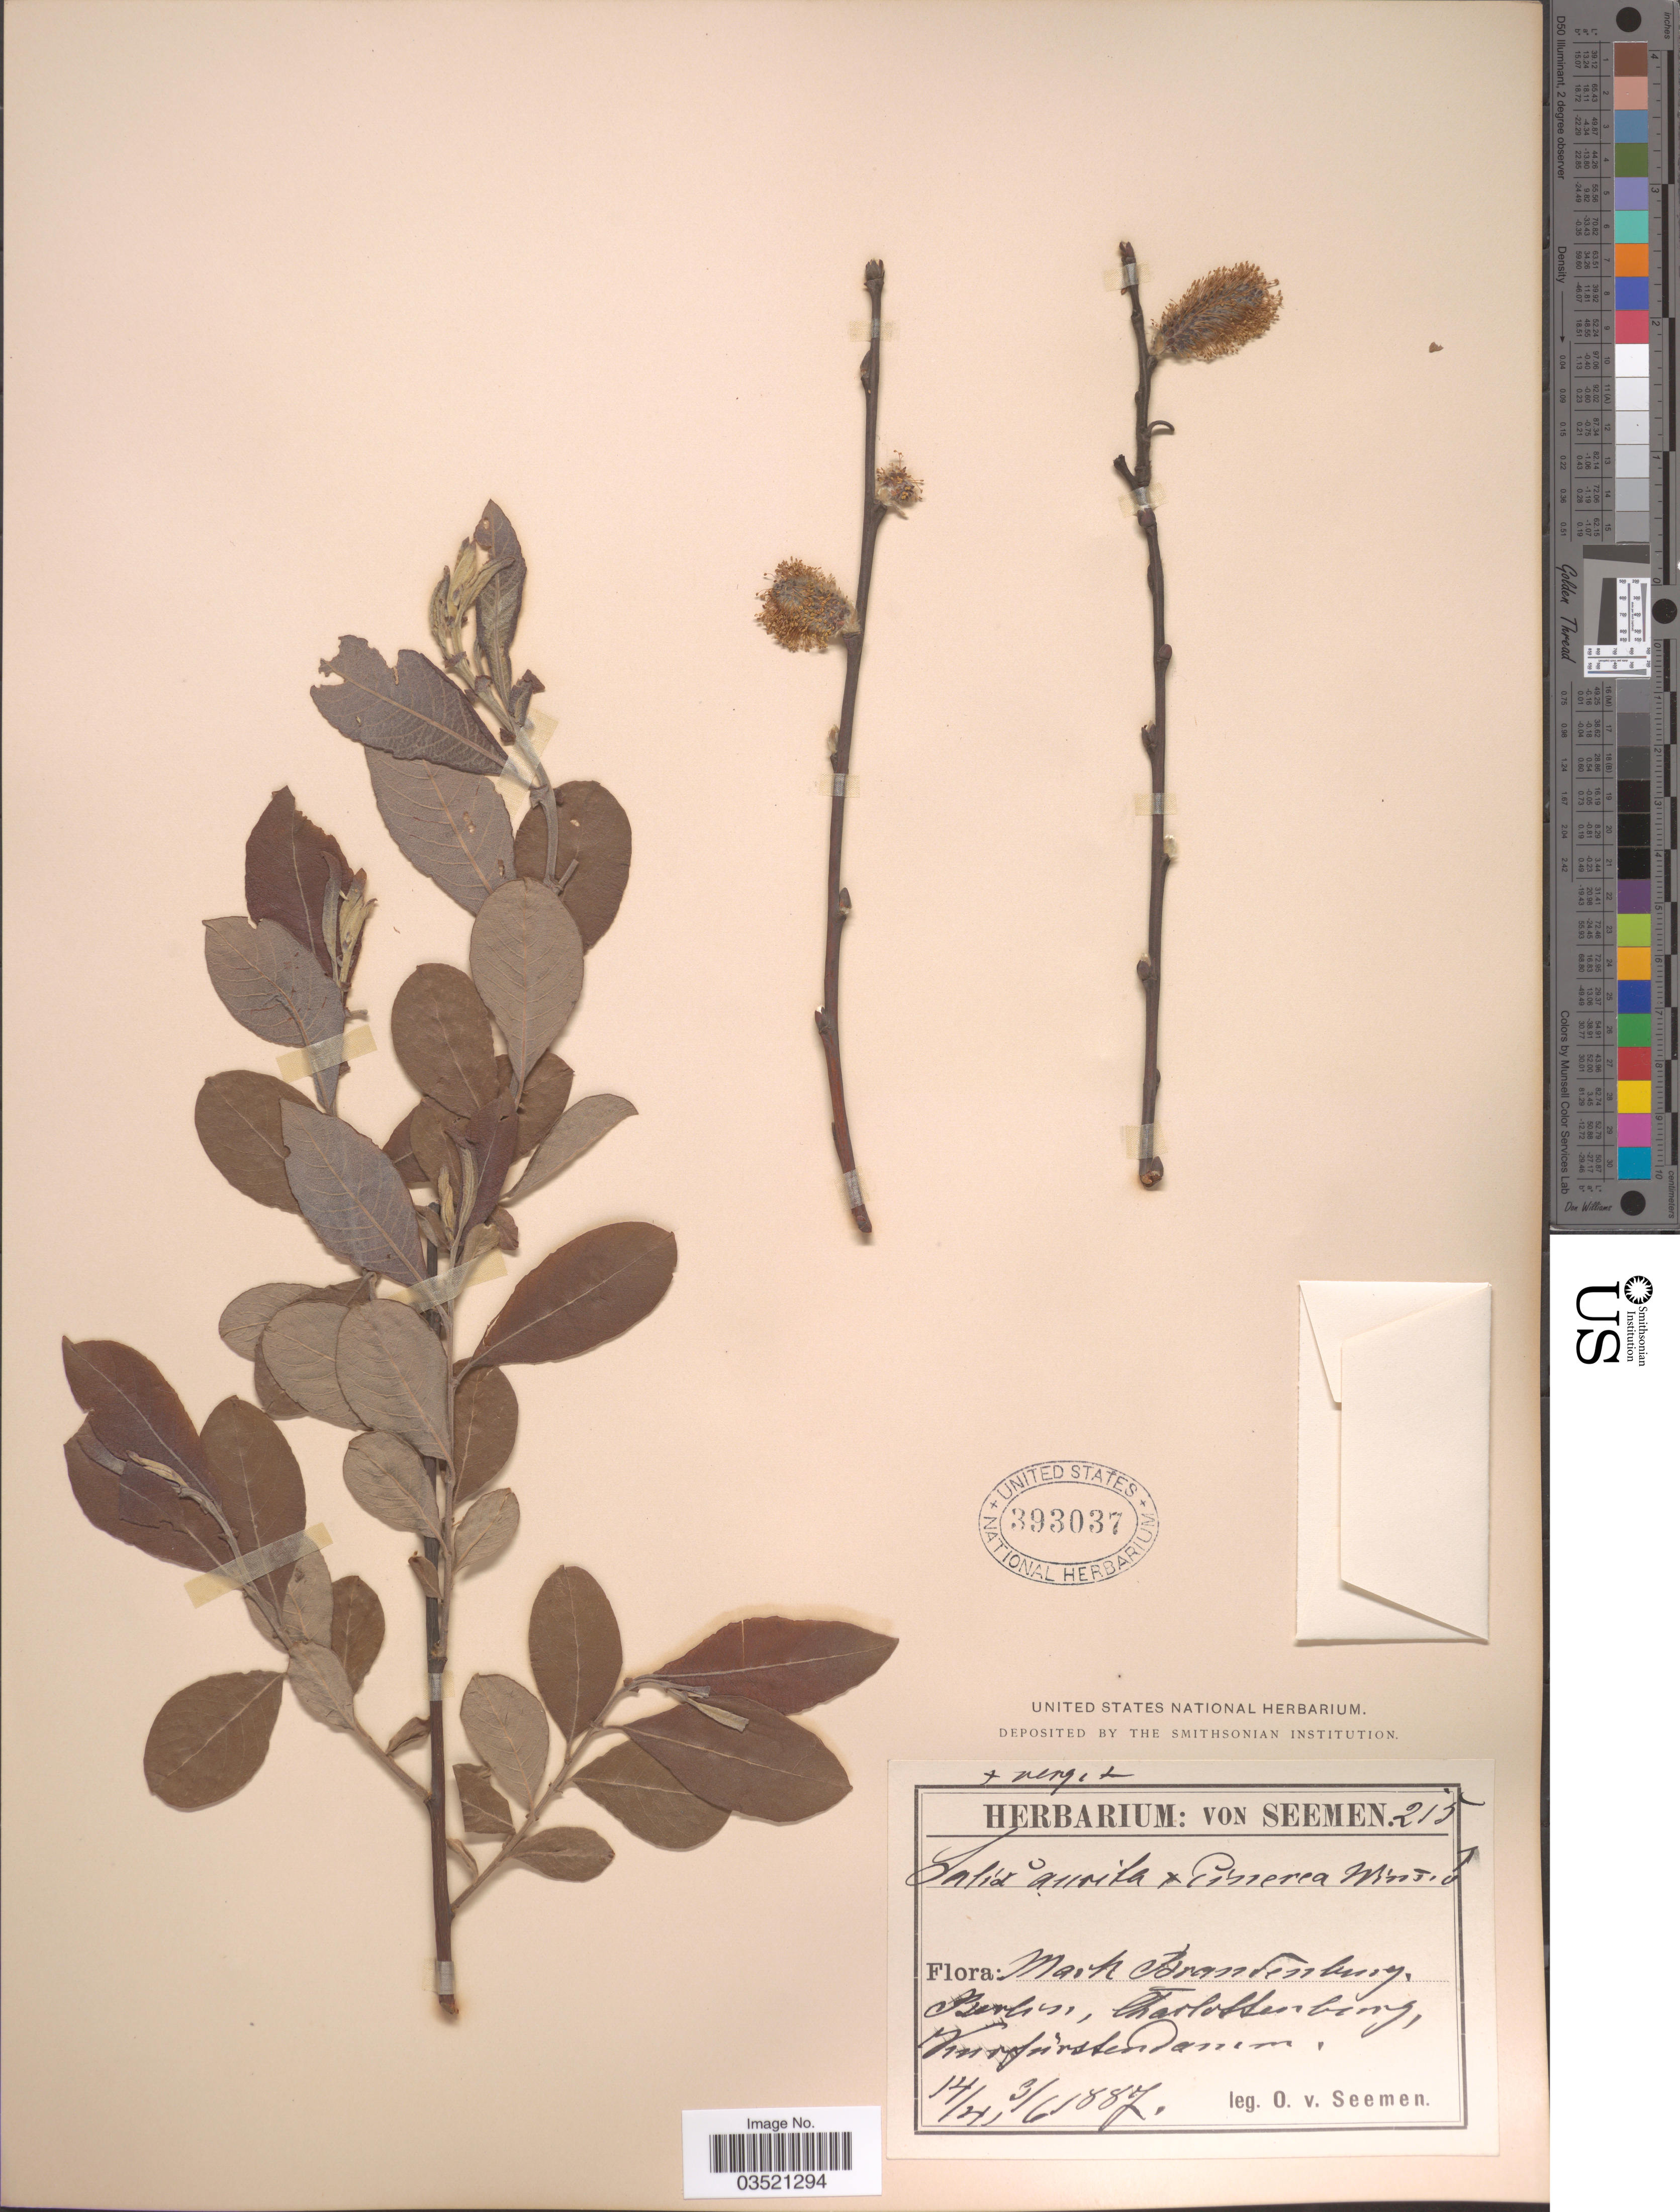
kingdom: Plantae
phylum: Tracheophyta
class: Magnoliopsida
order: Malpighiales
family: Salicaceae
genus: Salix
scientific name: Salix aurita x S. cinerea L.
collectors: K. O. von Seemen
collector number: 215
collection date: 1887-04-14/1887-06-03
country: Germany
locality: Mark Brandenburg, Berlin, Charlottenburg, Kurfurstendamm.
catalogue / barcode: US 393037